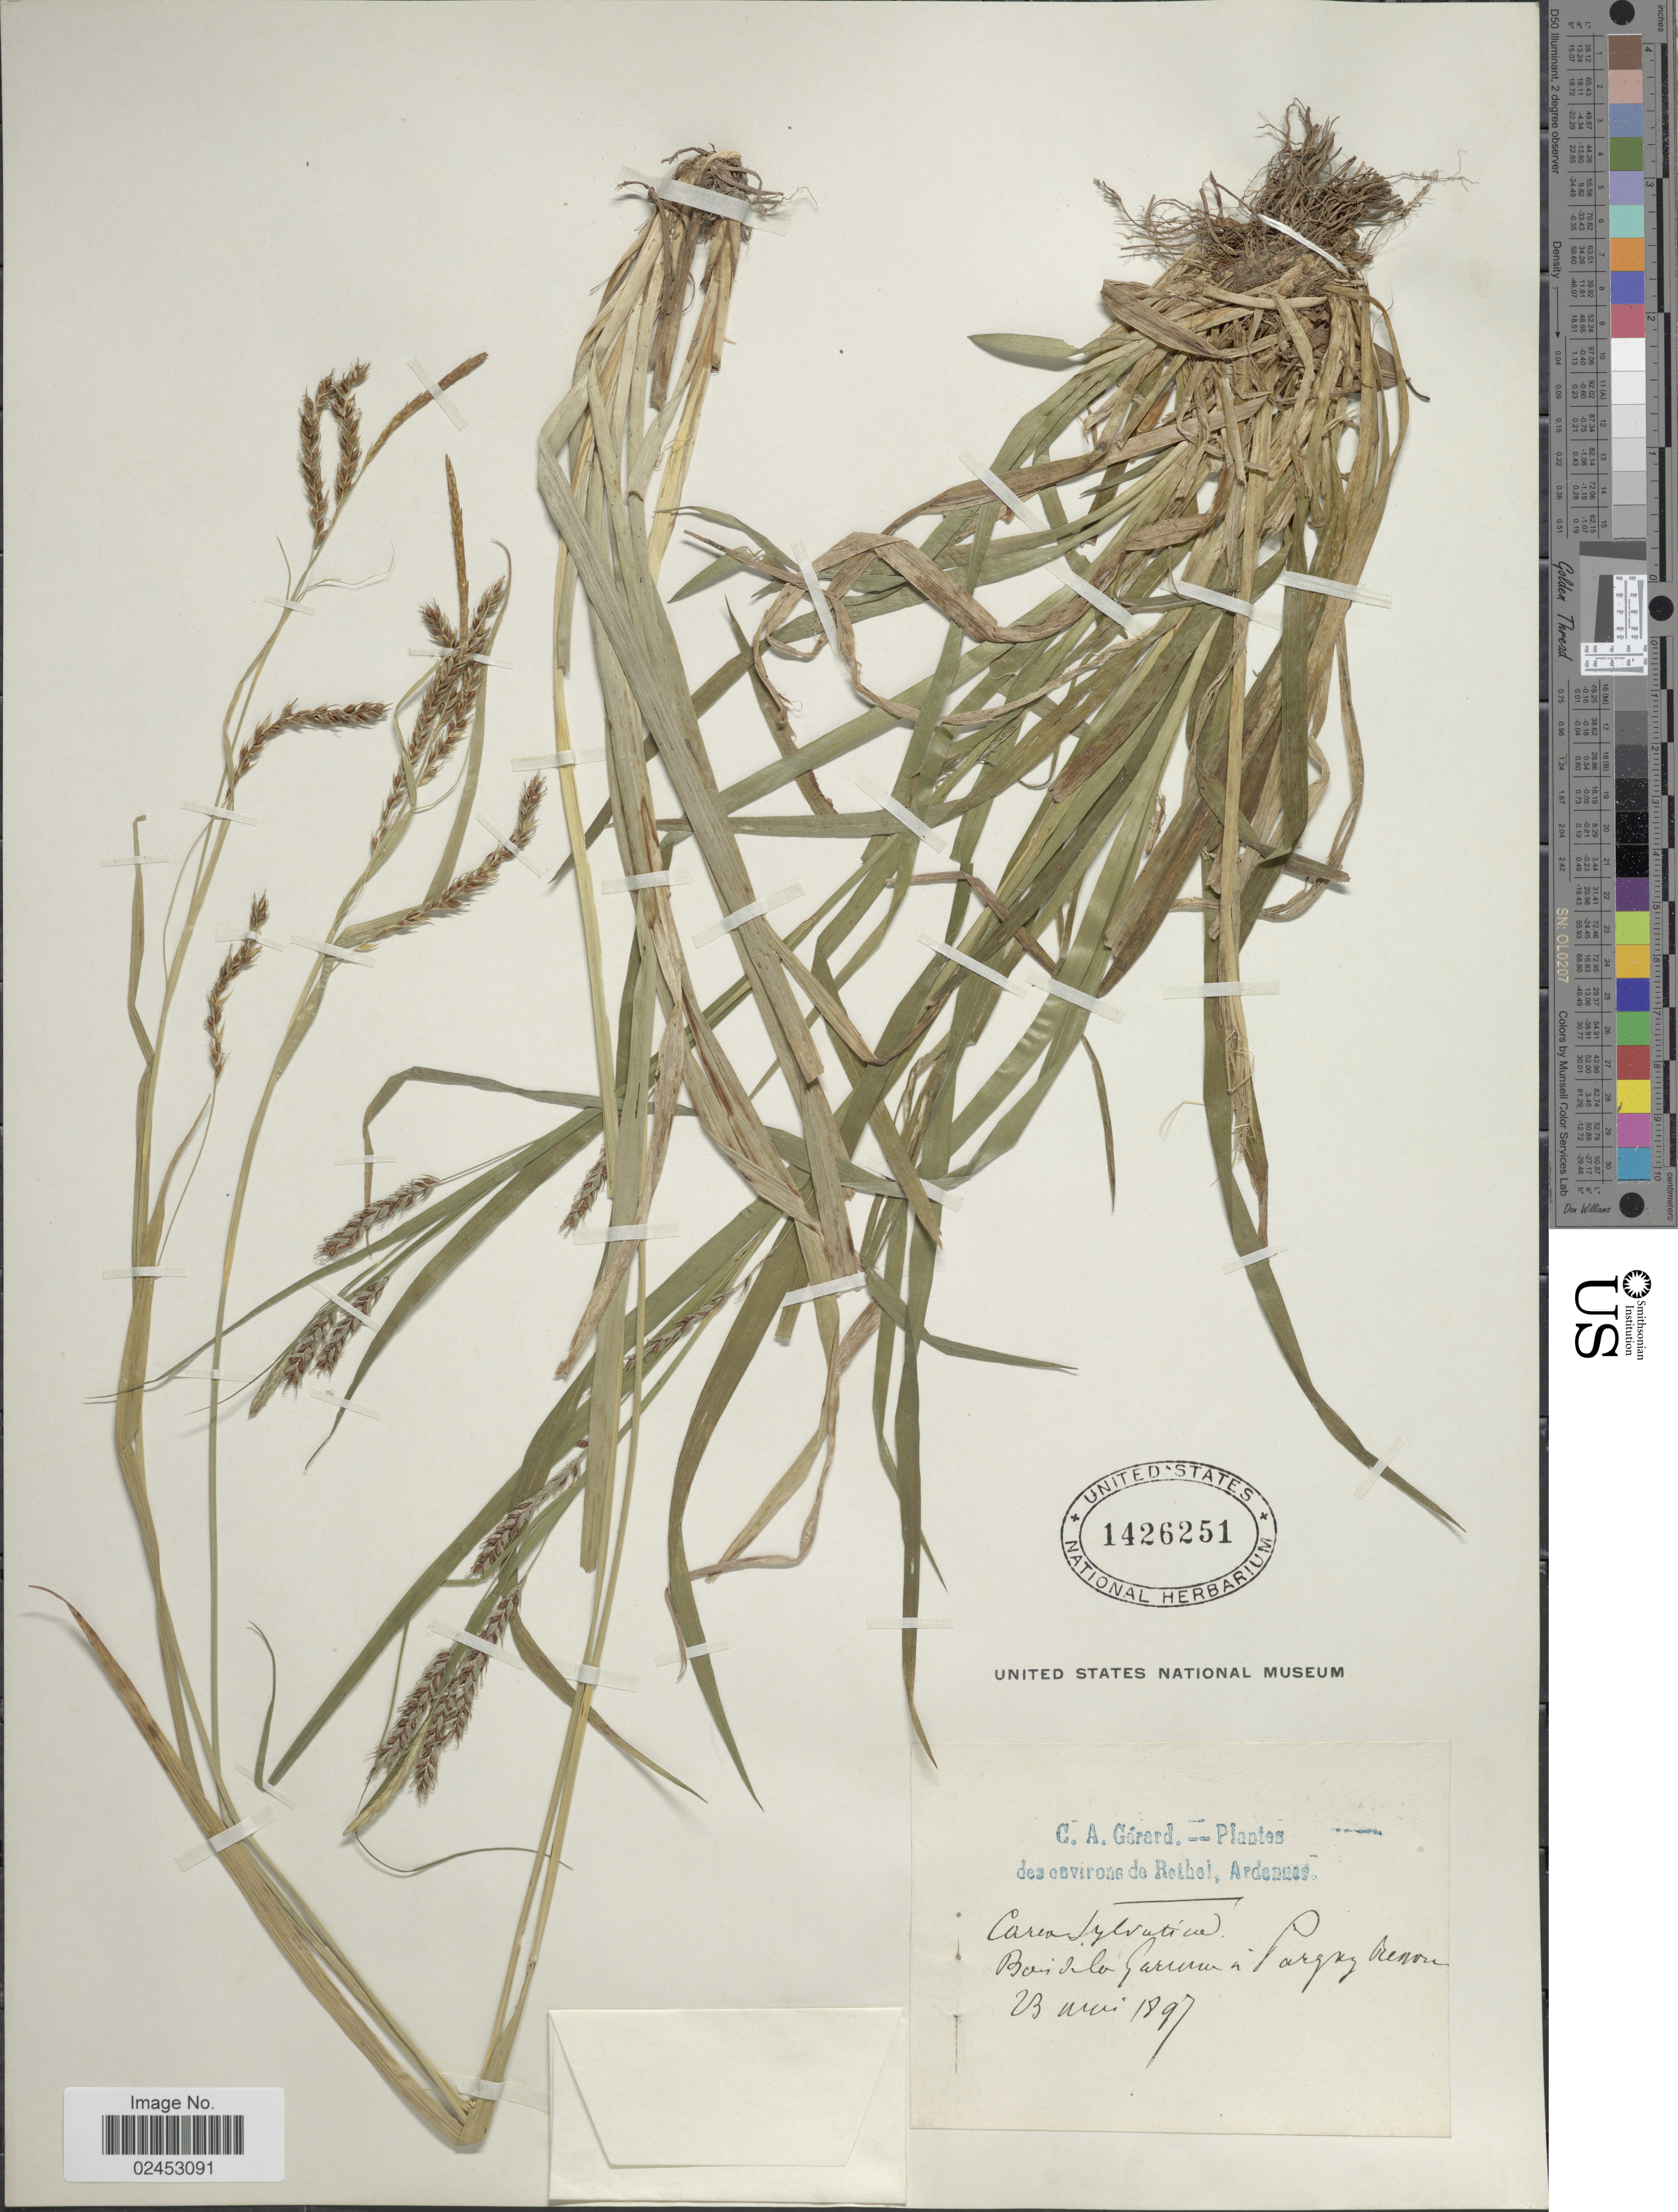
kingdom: Plantae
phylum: Tracheophyta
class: Liliopsida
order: Poales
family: Cyperaceae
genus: Carex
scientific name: Carex sylvatica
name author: Huds.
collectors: C. Gerard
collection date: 1897-05-23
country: France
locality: Des environs de Rethel, Ardennes, Bois de la Garuiw in Pargny Benne. [interpreted]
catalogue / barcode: US 1426251